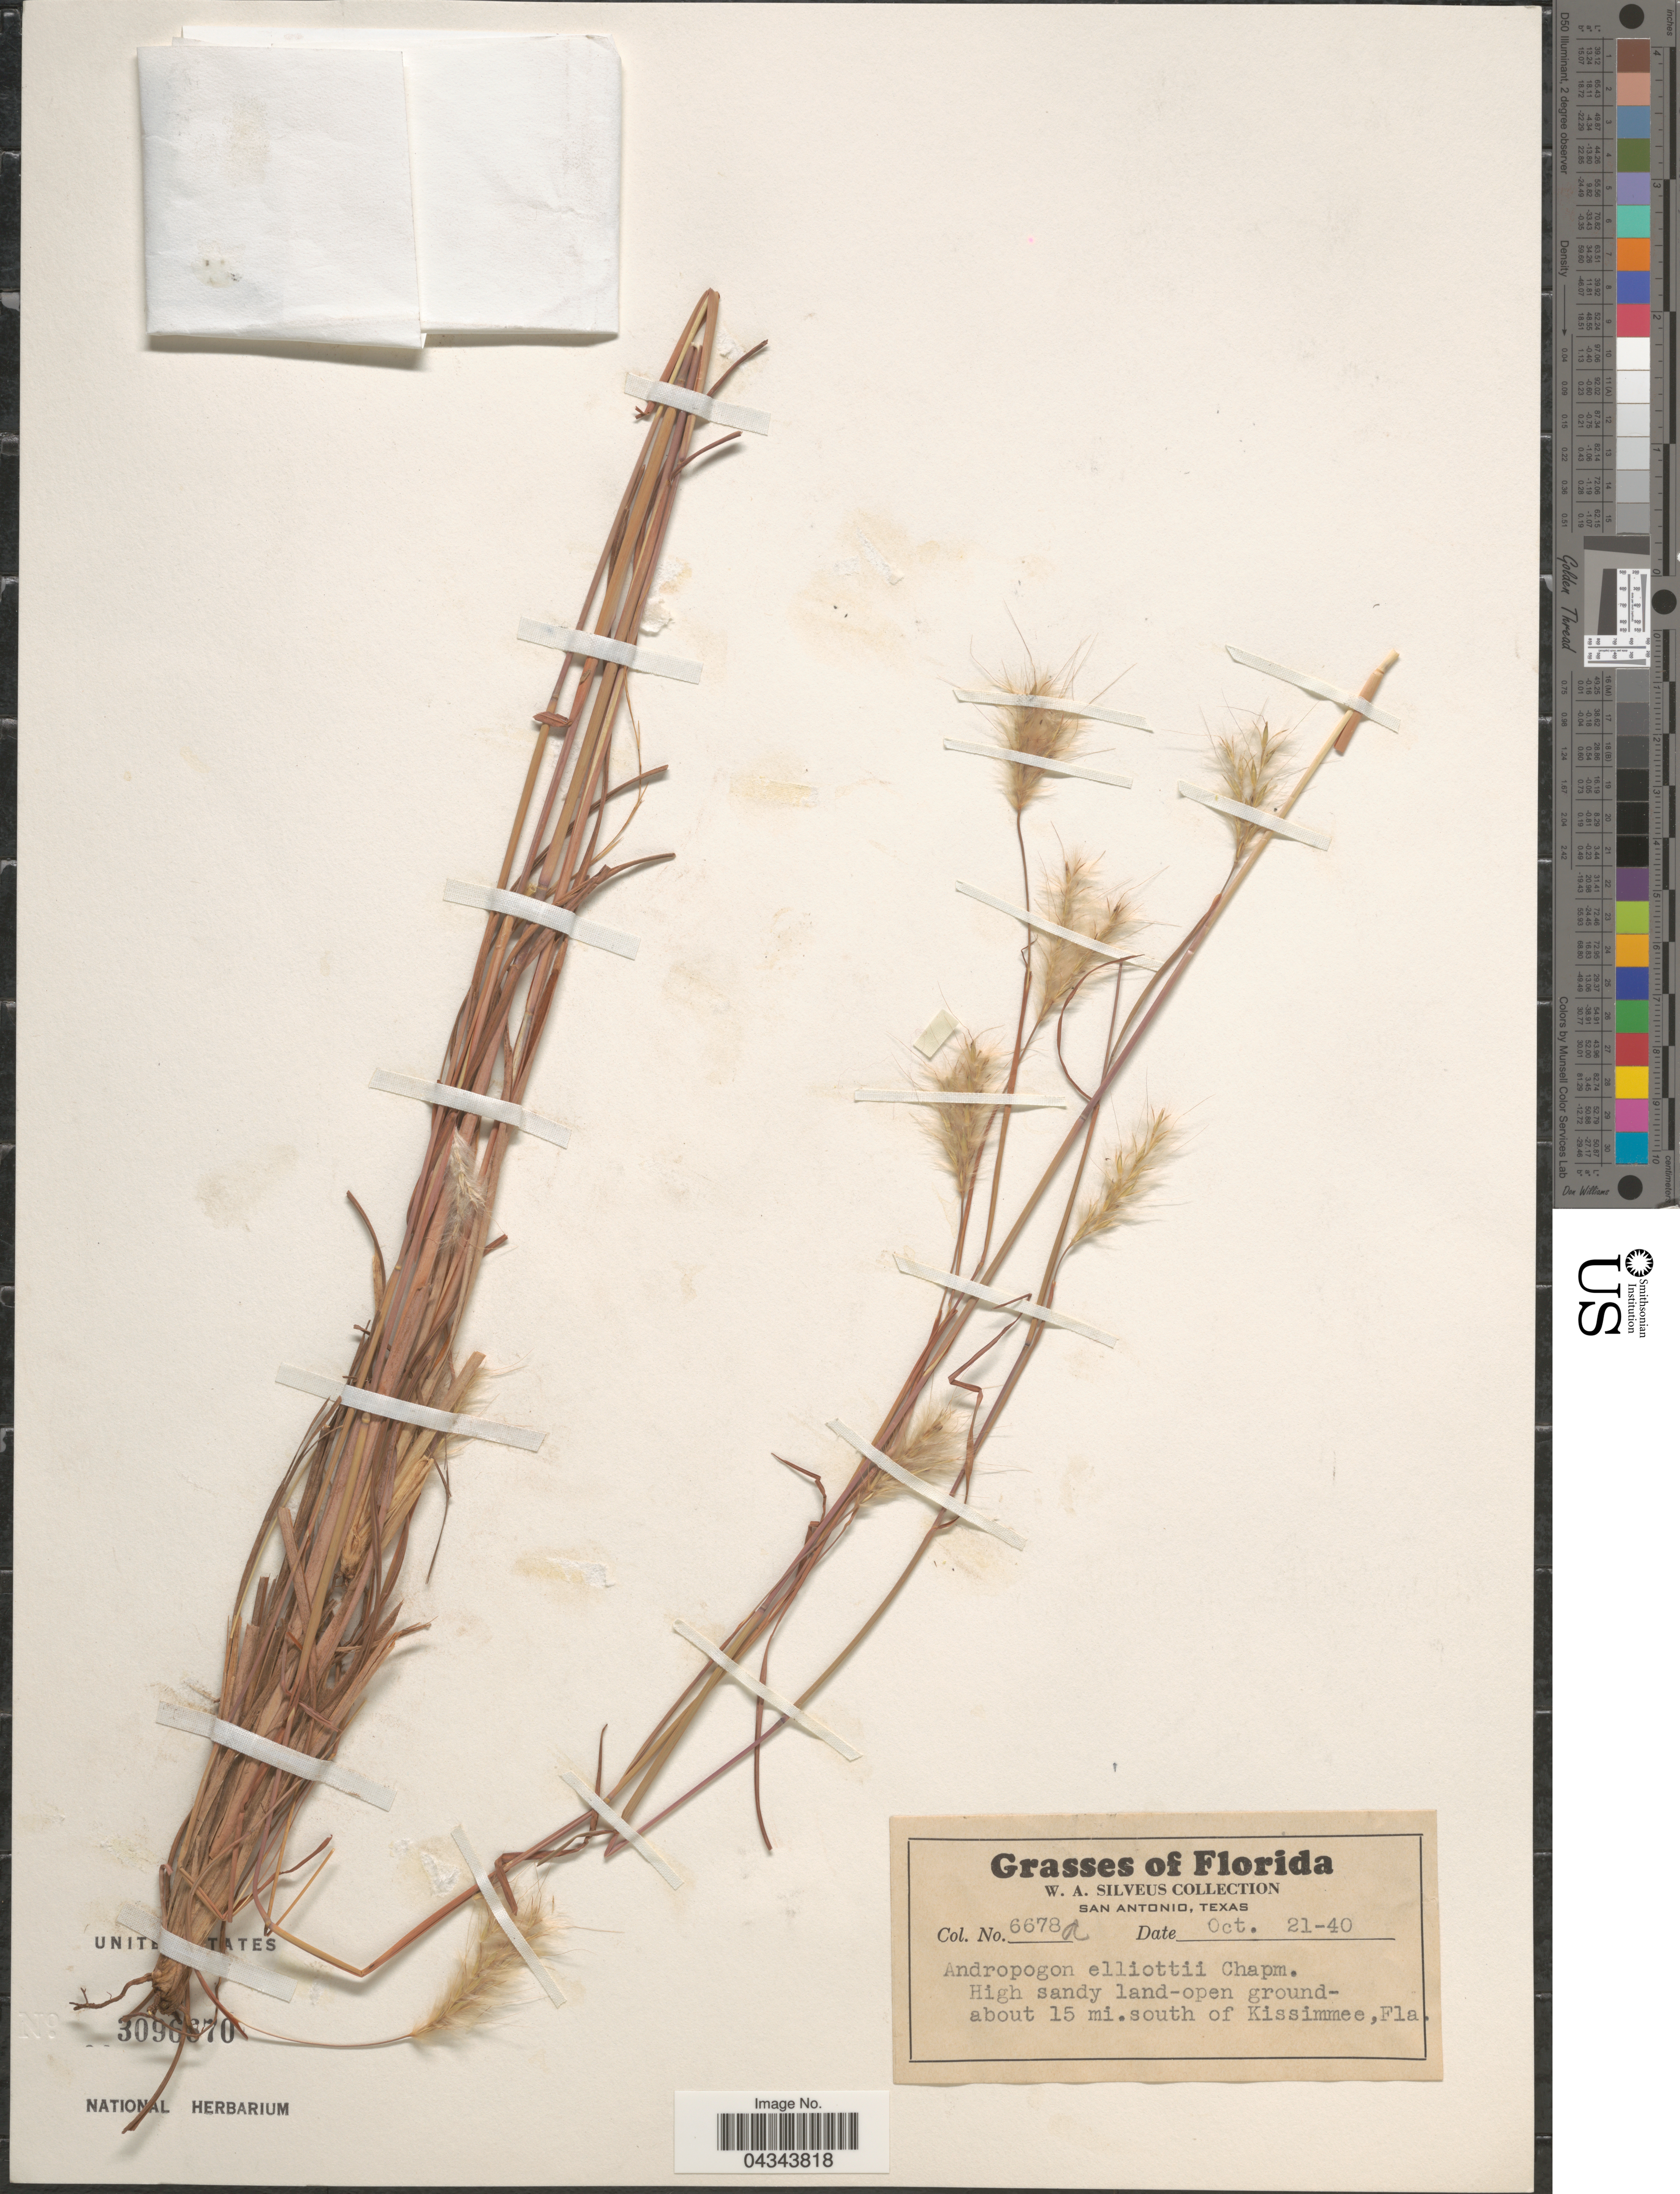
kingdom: Plantae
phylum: Tracheophyta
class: Liliopsida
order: Poales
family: Poaceae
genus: Andropogon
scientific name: Andropogon ternarius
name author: Michx.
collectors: W. Silveus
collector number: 6678a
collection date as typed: Transcribed d/m/y: 21/10/40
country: United States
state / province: Florida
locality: About 15 mi. south of Kissimmee.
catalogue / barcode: US 3096670